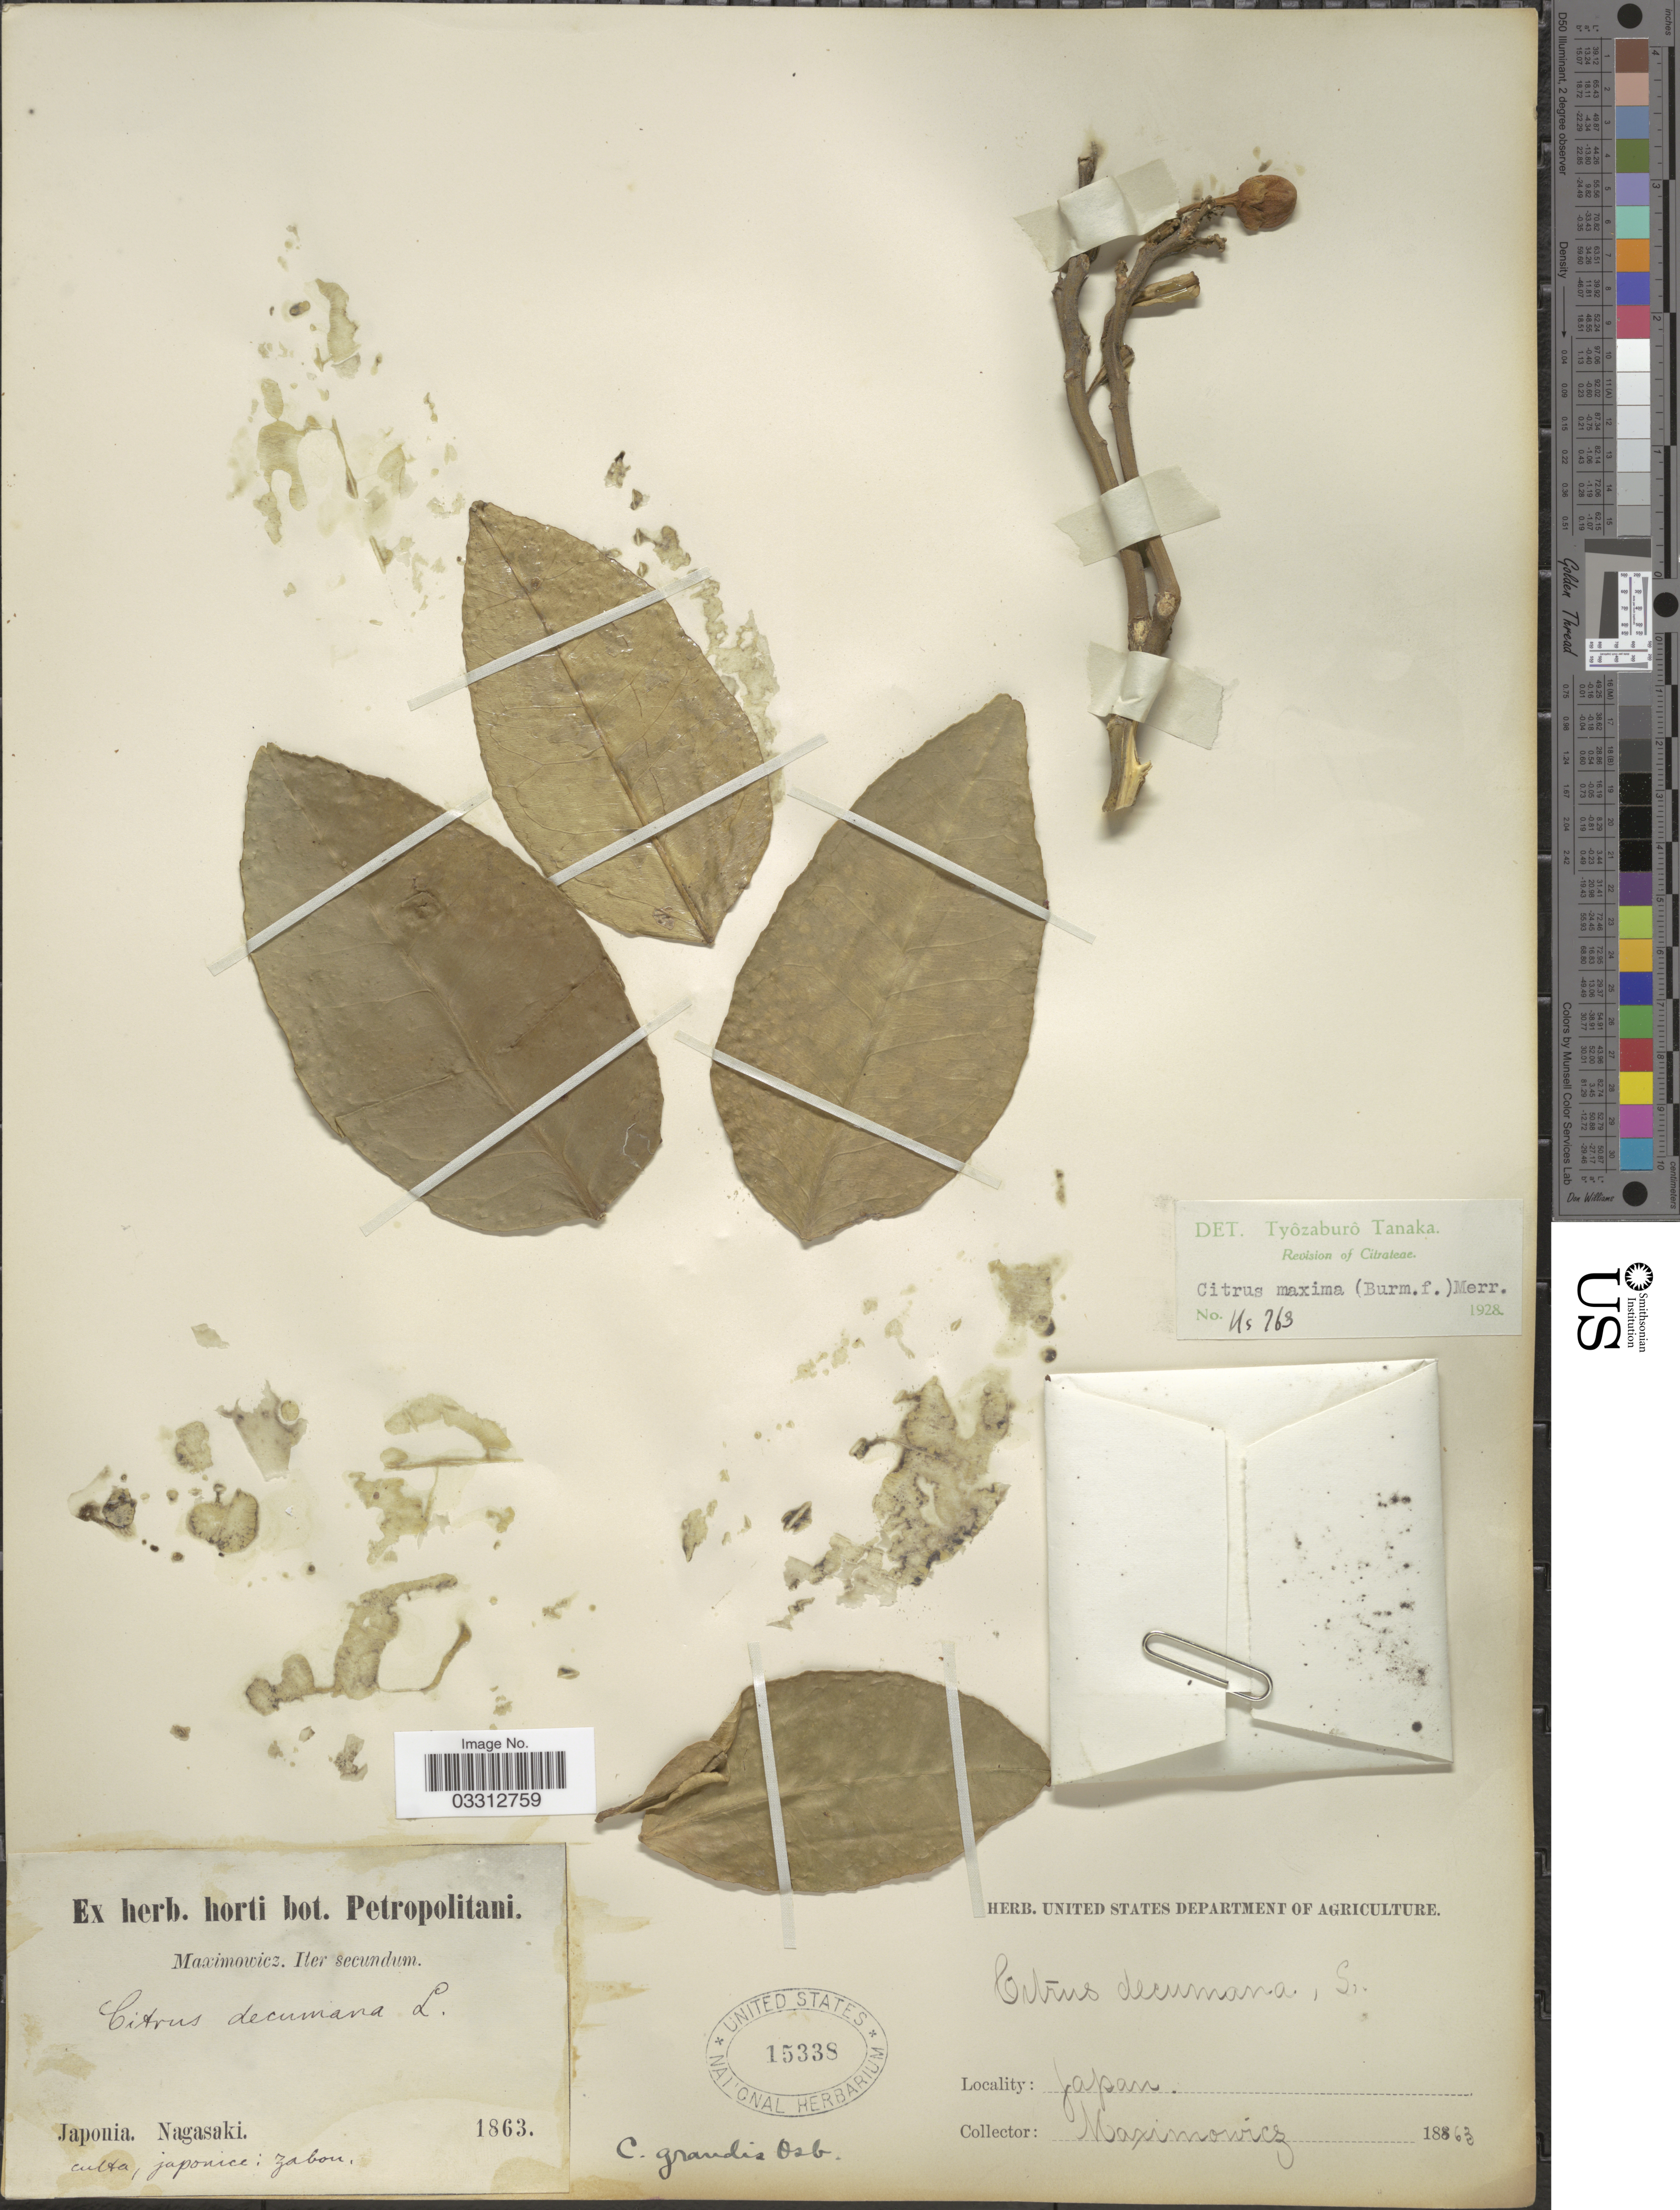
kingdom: Plantae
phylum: Tracheophyta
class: Magnoliopsida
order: Sapindales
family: Rutaceae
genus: Citrus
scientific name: Citrus maxima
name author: (Burm.) Merr.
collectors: Maximowicz, --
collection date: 1863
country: Japan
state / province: Nagasaki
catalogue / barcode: US 15338